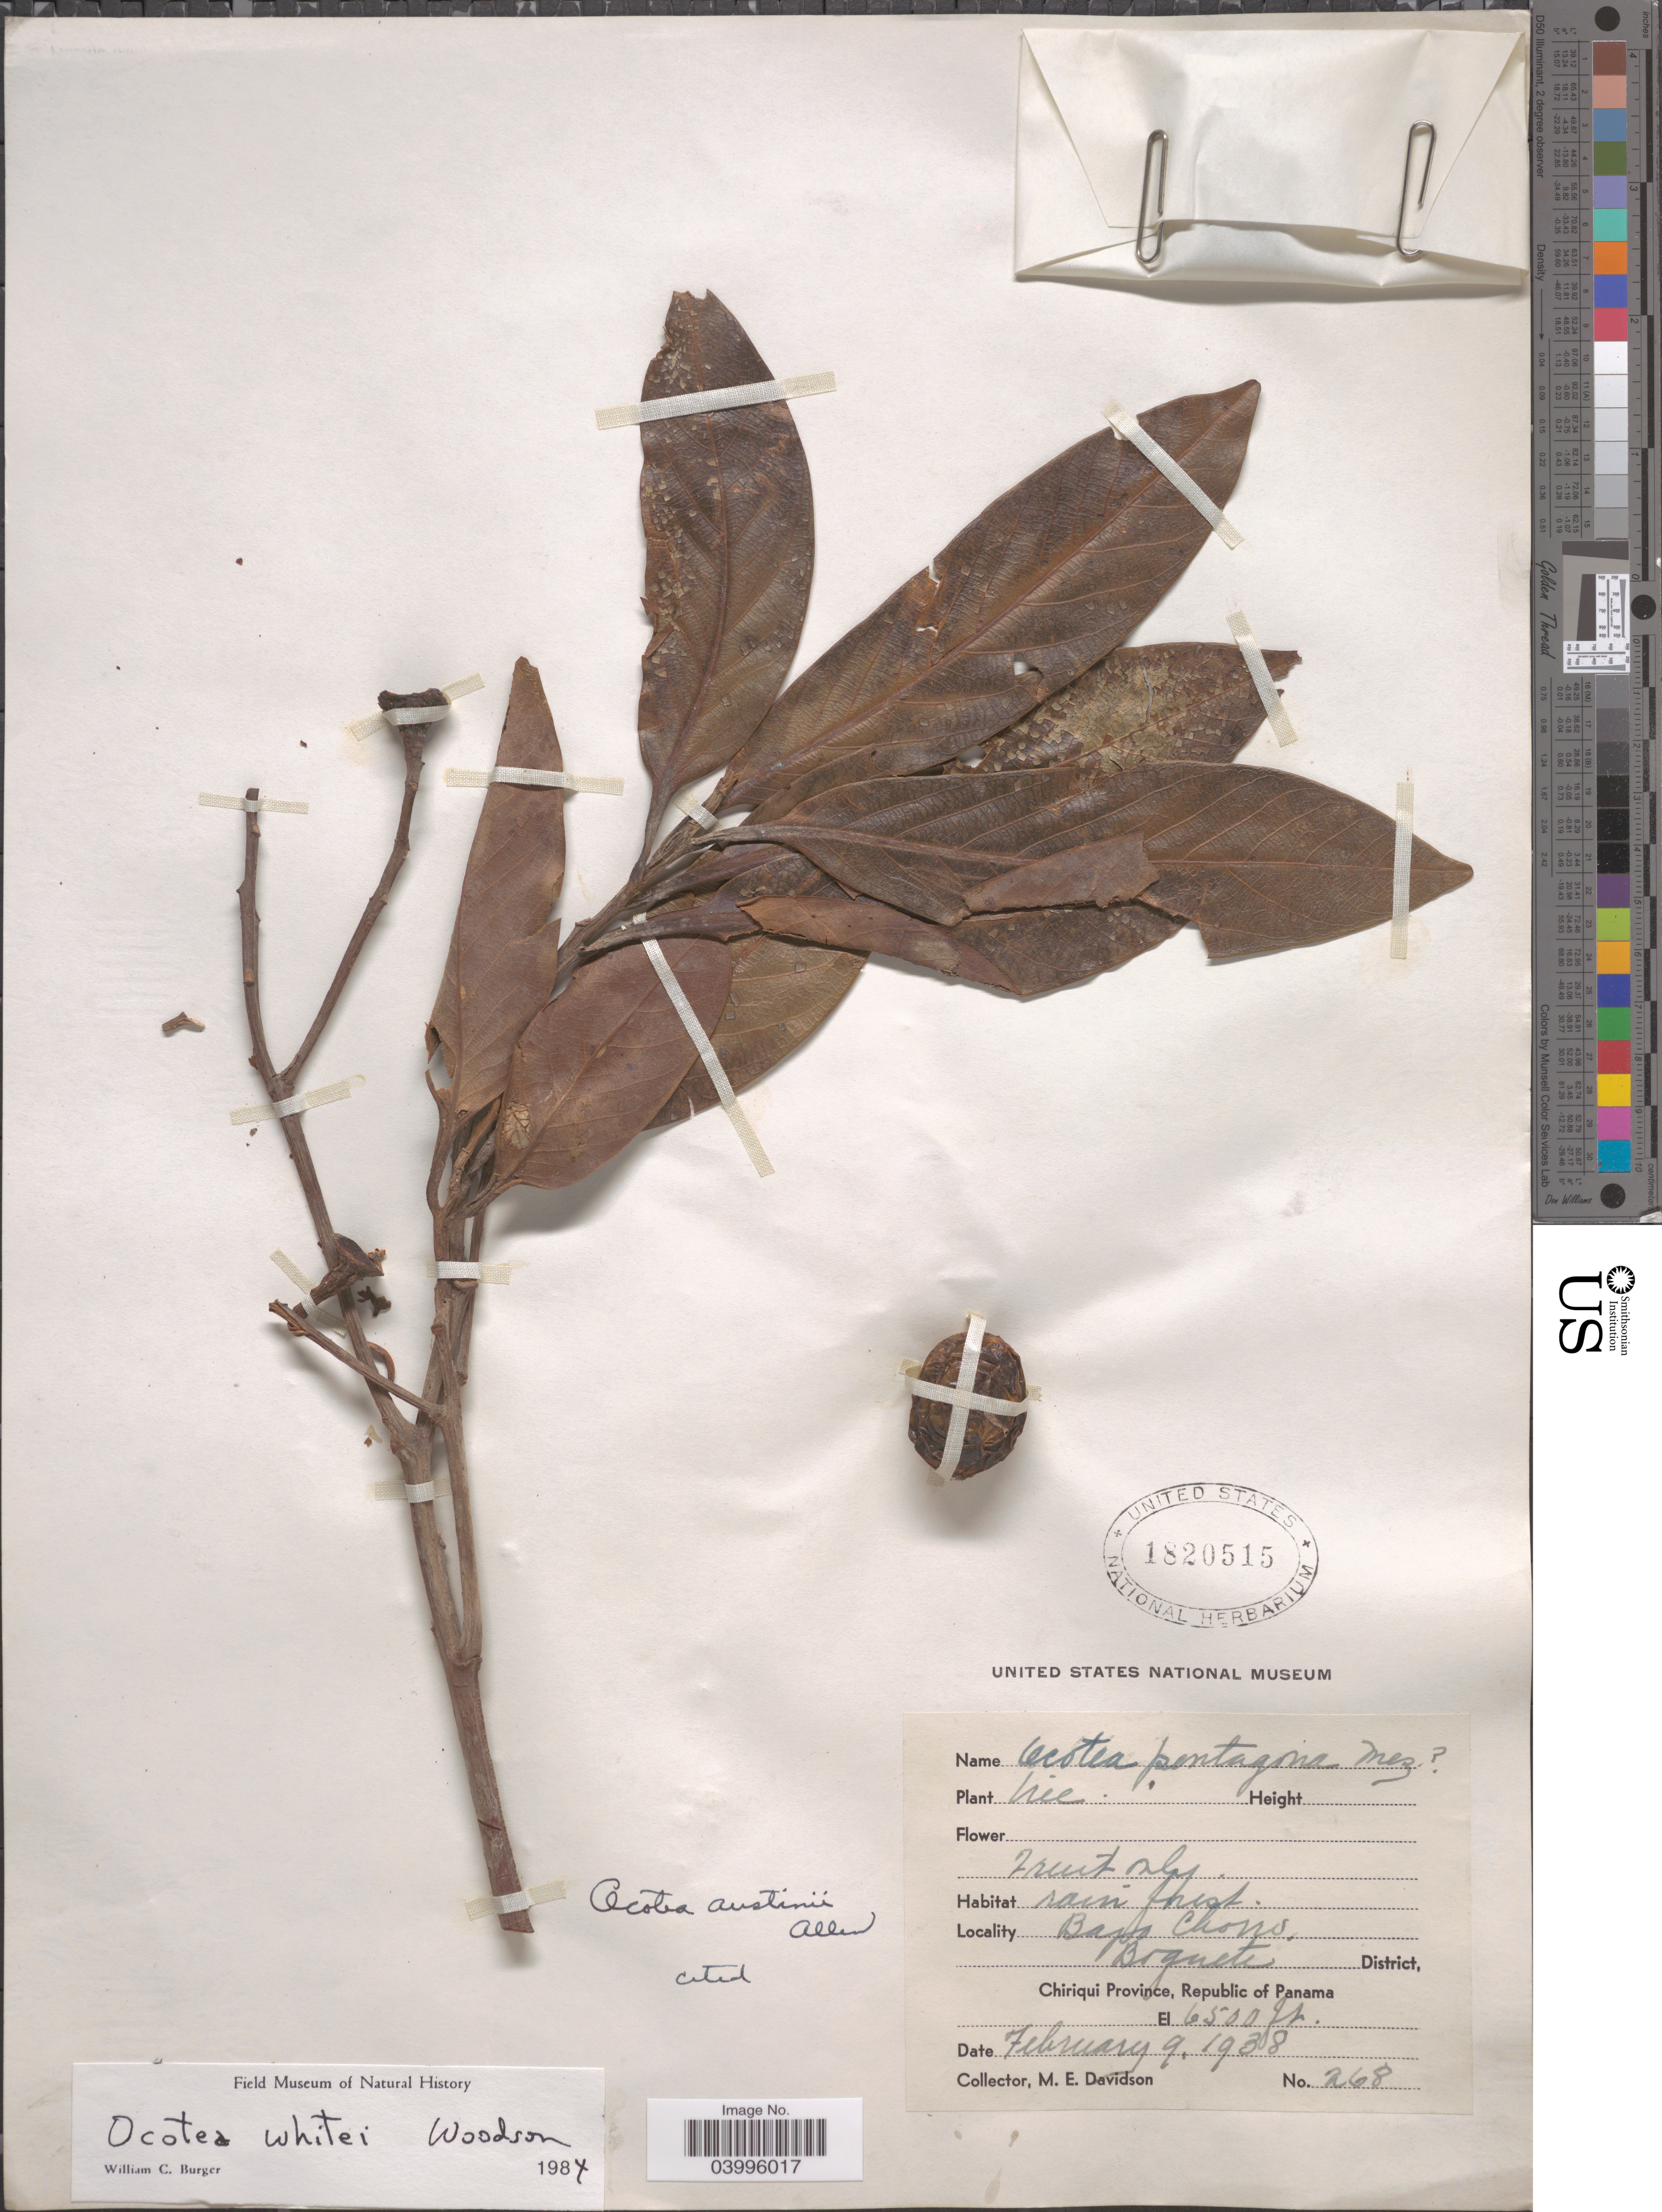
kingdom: Plantae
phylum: Tracheophyta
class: Magnoliopsida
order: Laurales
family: Lauraceae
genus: Ocotea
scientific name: Ocotea whitei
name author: Woodson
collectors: M. E. Davidson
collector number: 268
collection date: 1938-02-09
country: Panama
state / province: Chiriqui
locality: Bajo Chorro. Boquete District.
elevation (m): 1981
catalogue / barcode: US 1820515